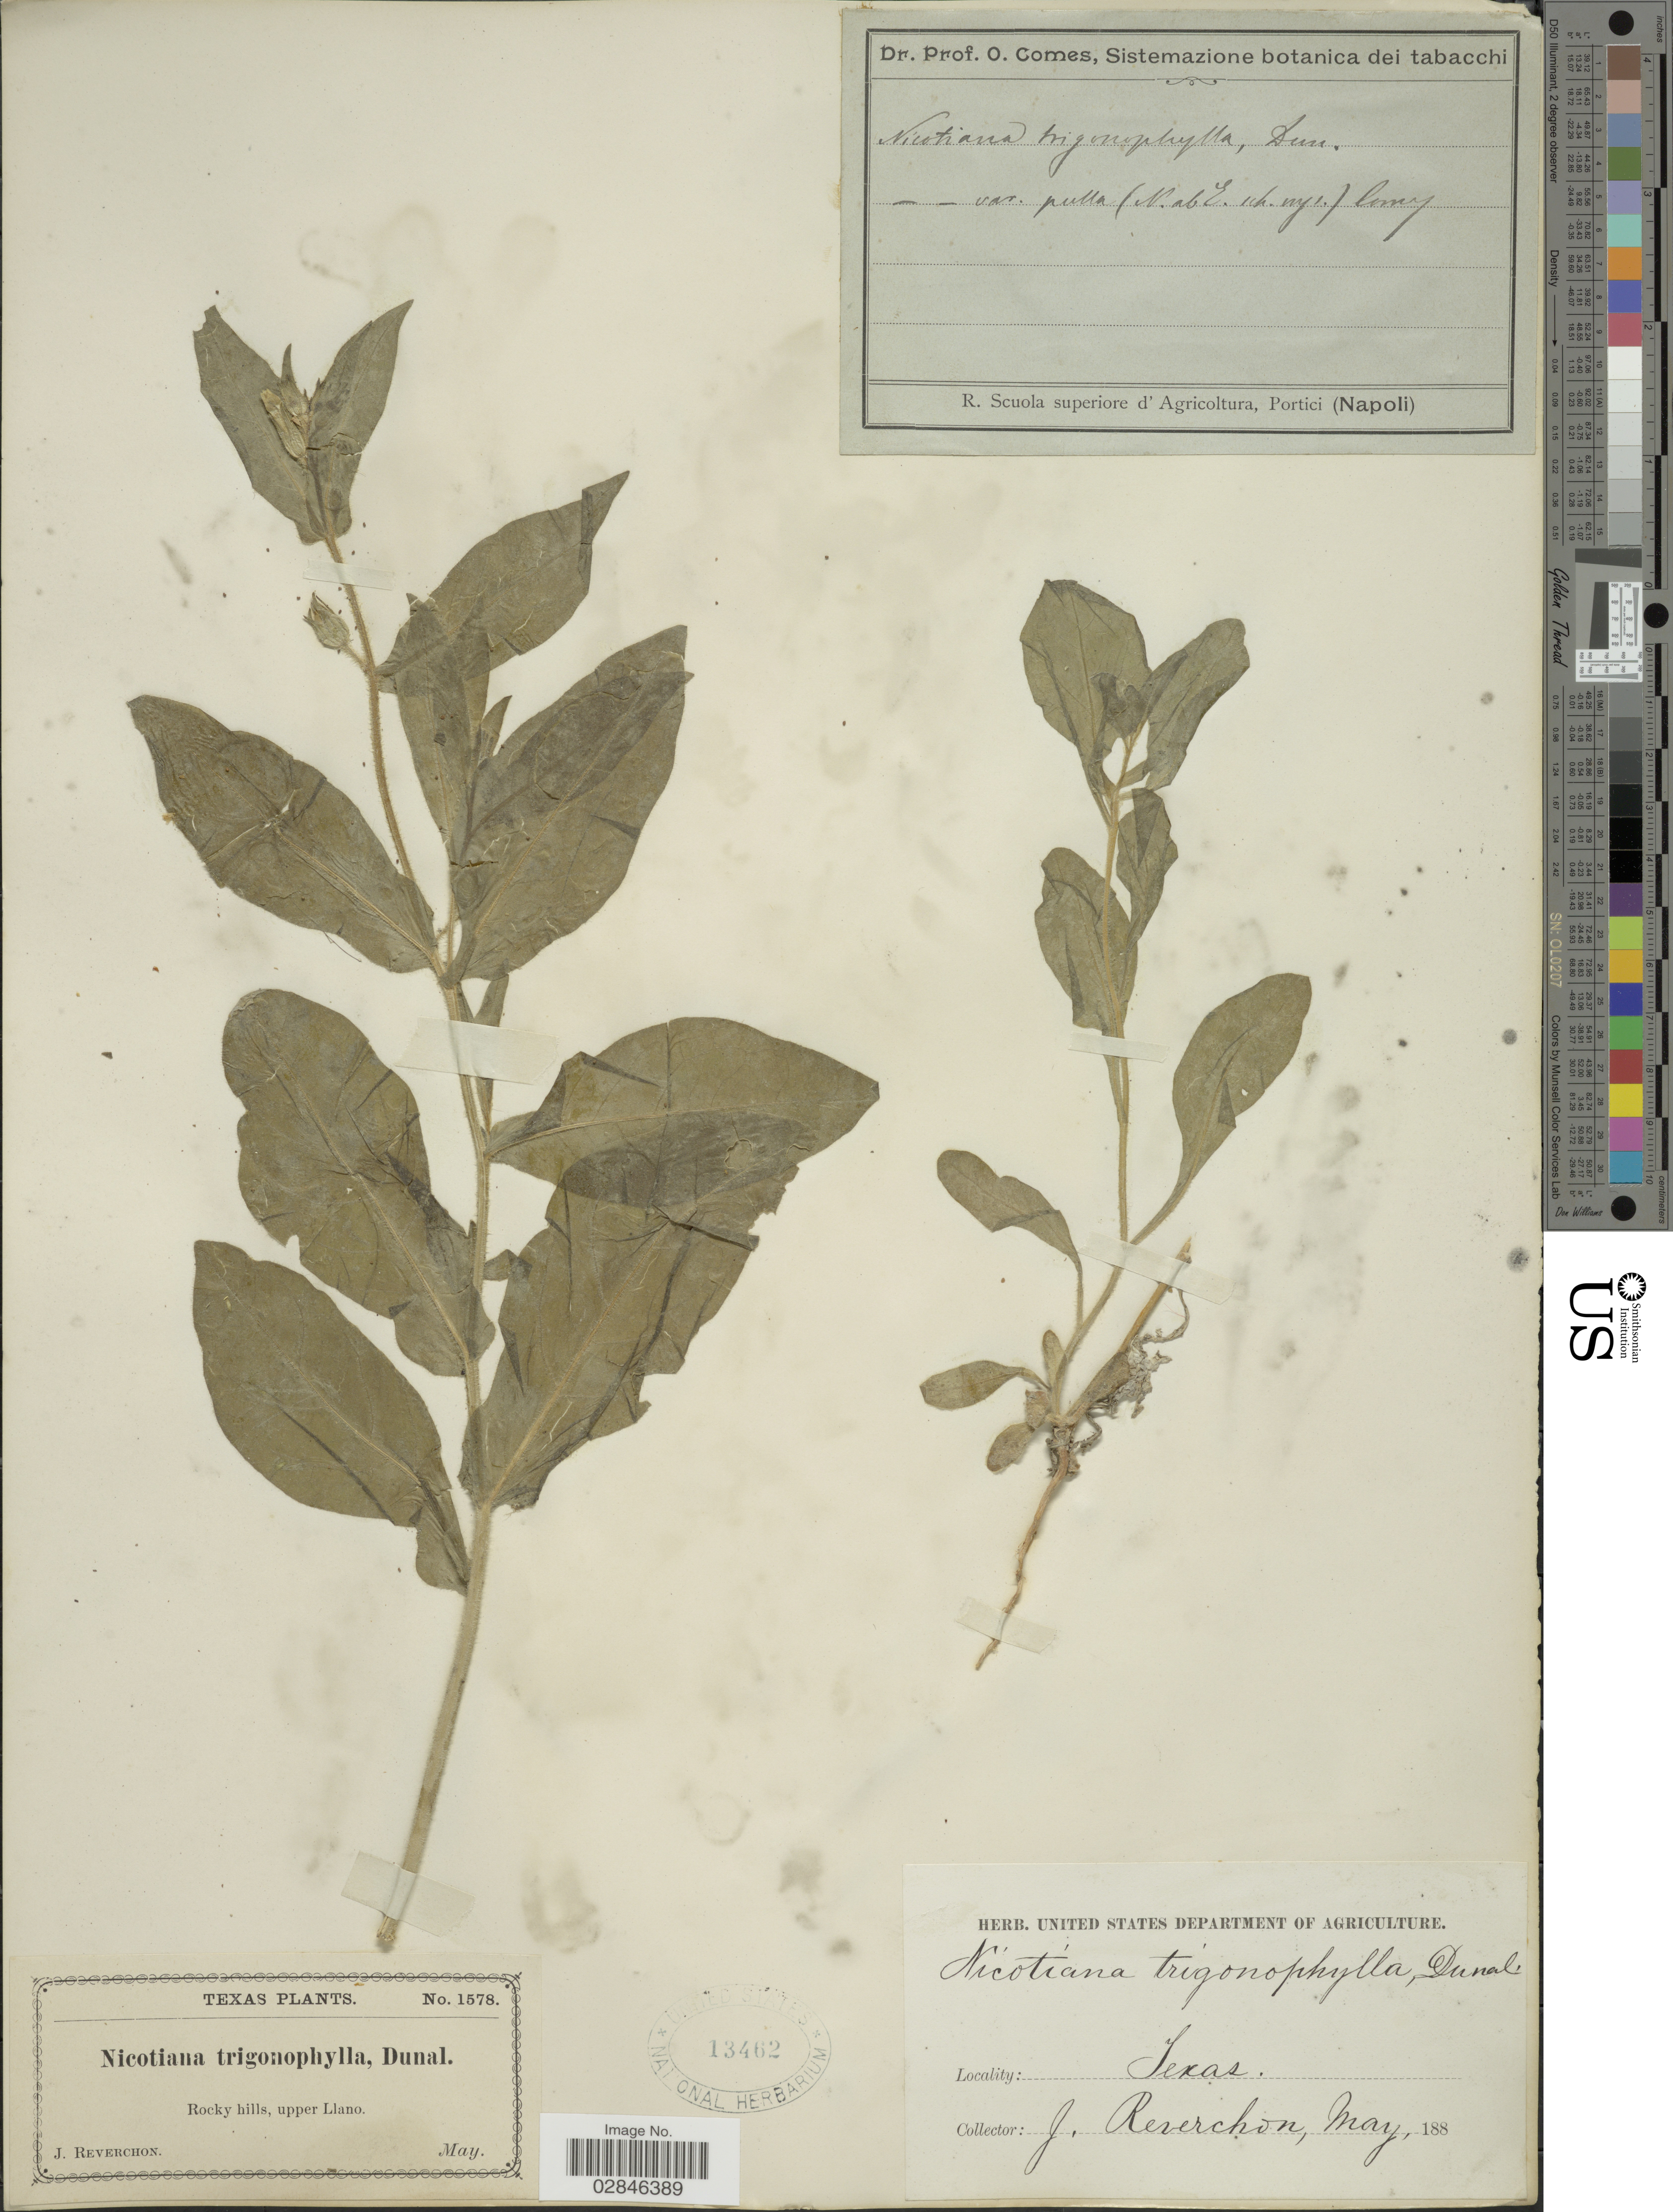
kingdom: Plantae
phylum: Tracheophyta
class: Magnoliopsida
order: Solanales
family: Solanaceae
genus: Nicotiana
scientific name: Nicotiana trigonophylla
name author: Dunal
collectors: J. Reverchon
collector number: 1578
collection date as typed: May 188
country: United States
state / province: Texas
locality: Rocky hills, upper Llano.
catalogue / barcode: US 13462